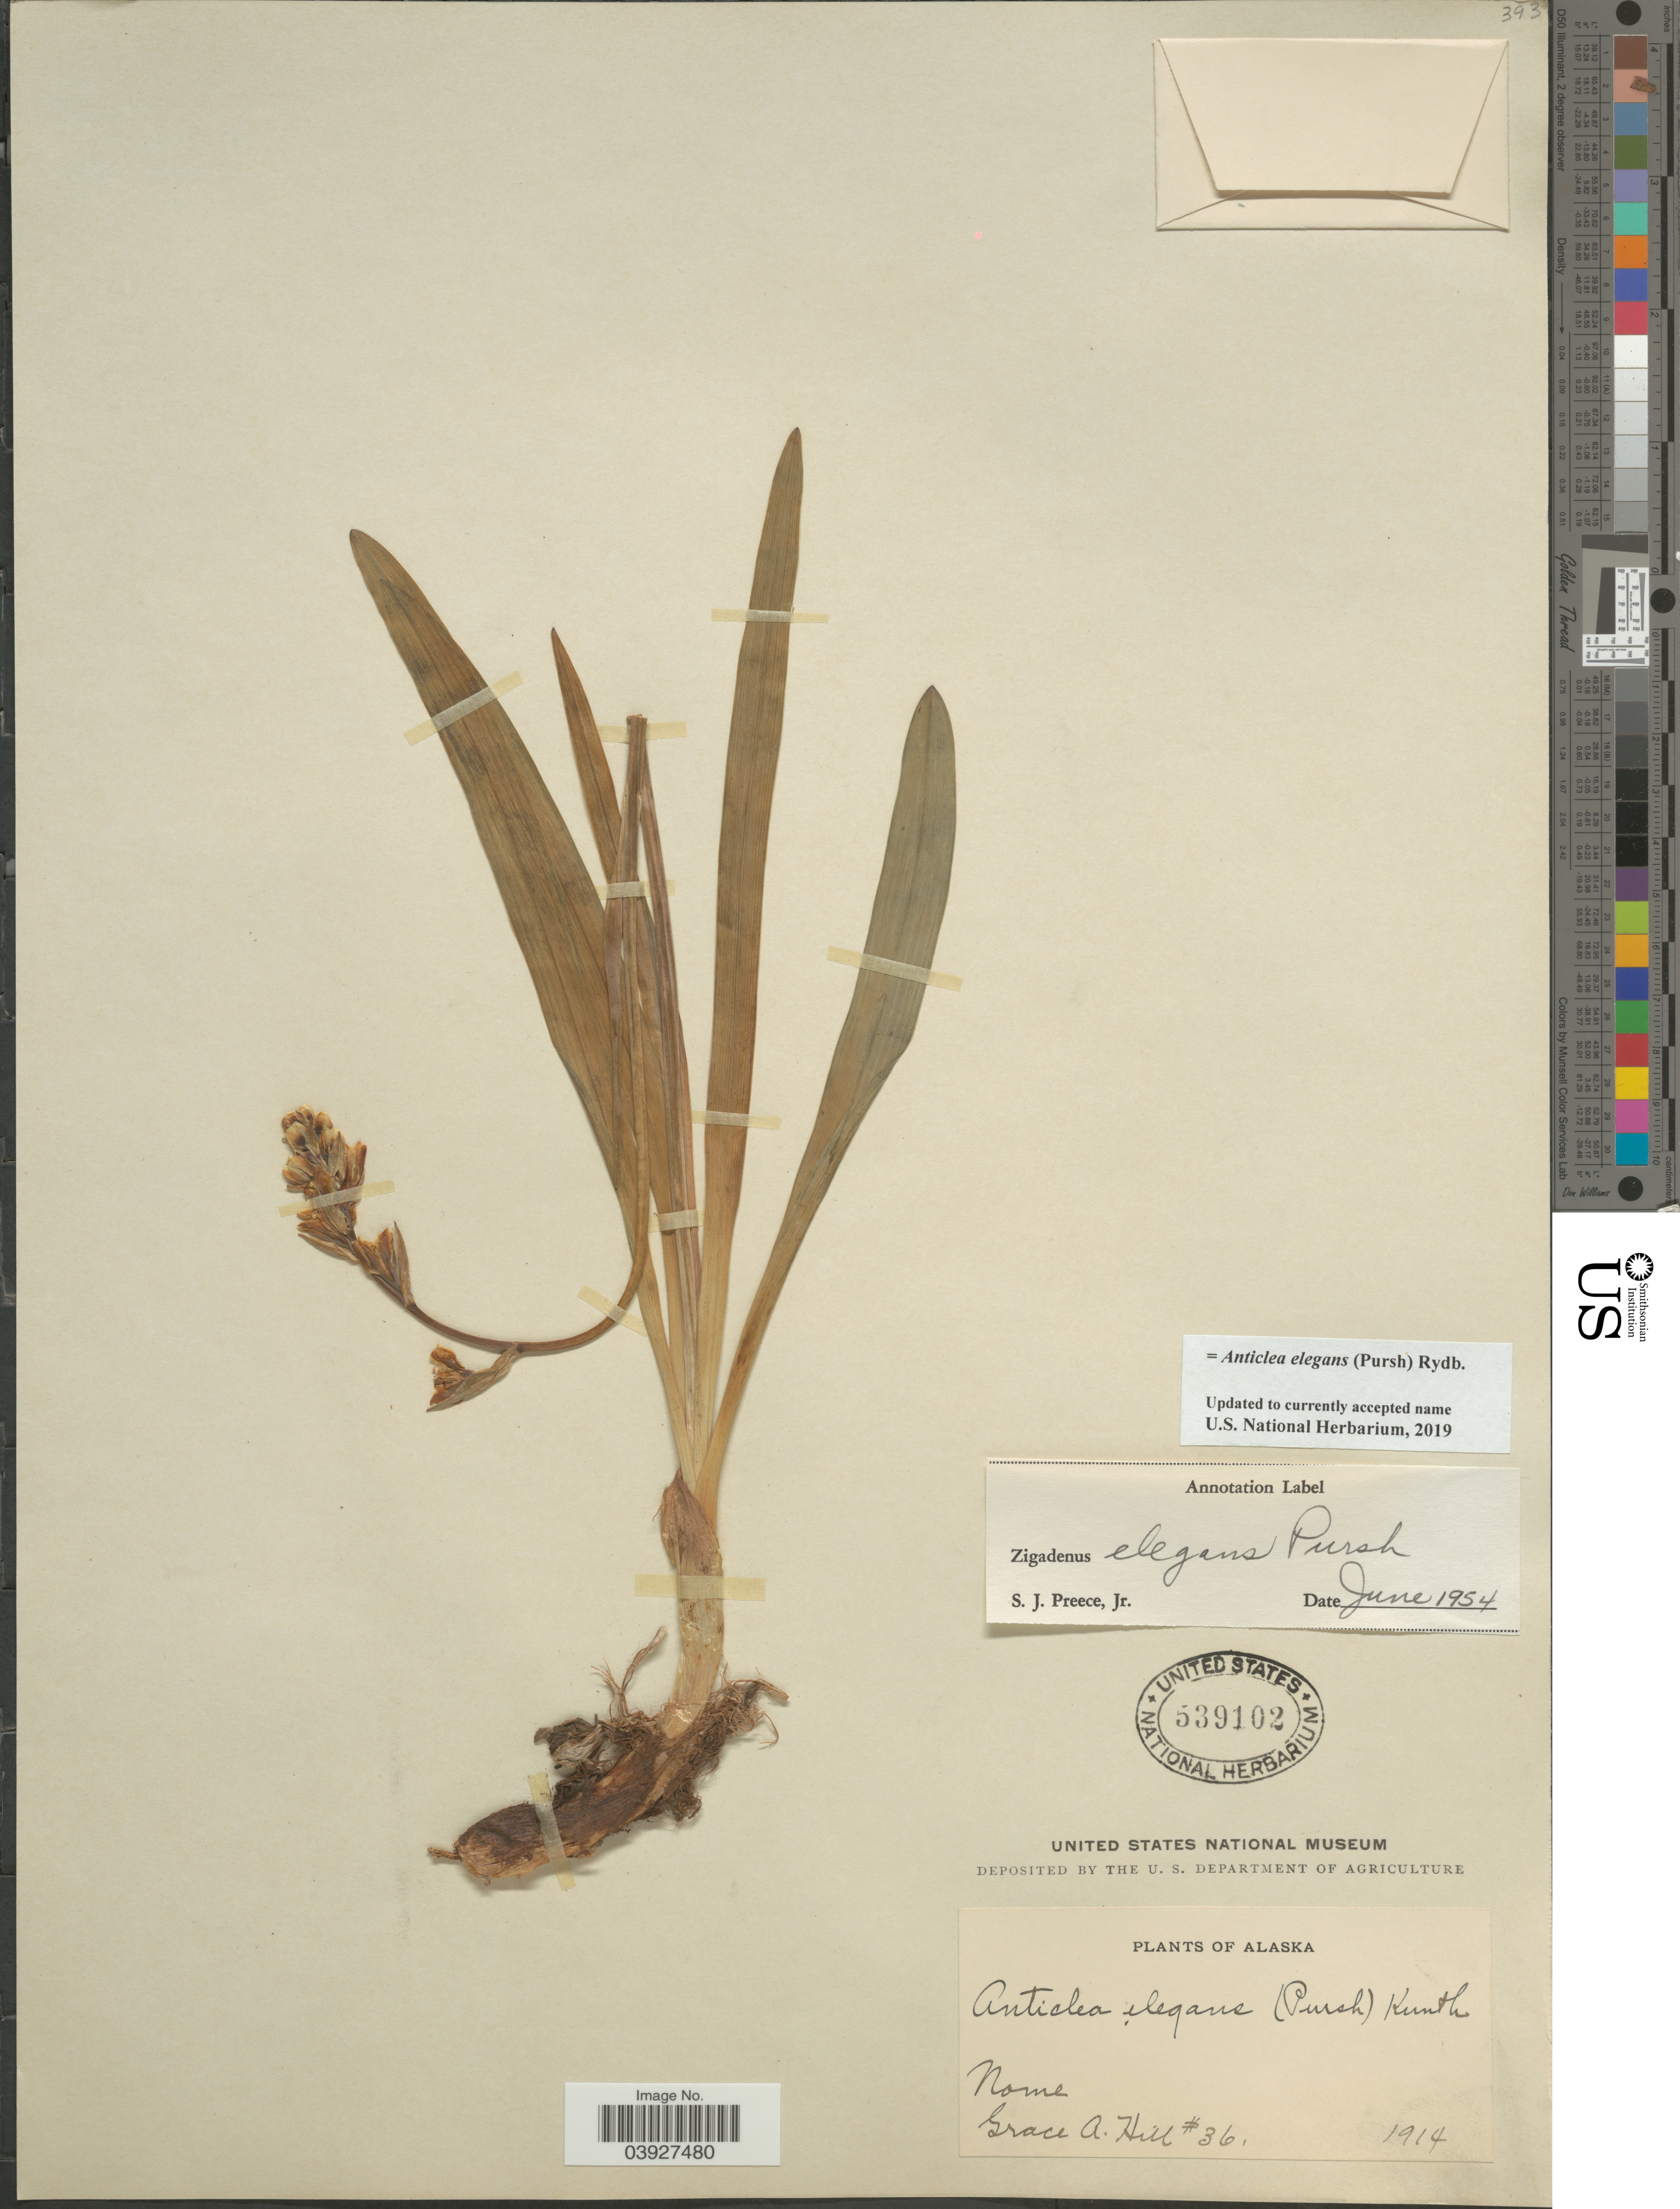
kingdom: Plantae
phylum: Tracheophyta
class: Liliopsida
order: Liliales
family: Melanthiaceae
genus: Anticlea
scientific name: Anticlea elegans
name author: (Pursh) Rydb.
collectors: G. A. Hill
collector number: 36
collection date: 1914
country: United States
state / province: Alaska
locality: Nome.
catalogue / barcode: US 539102